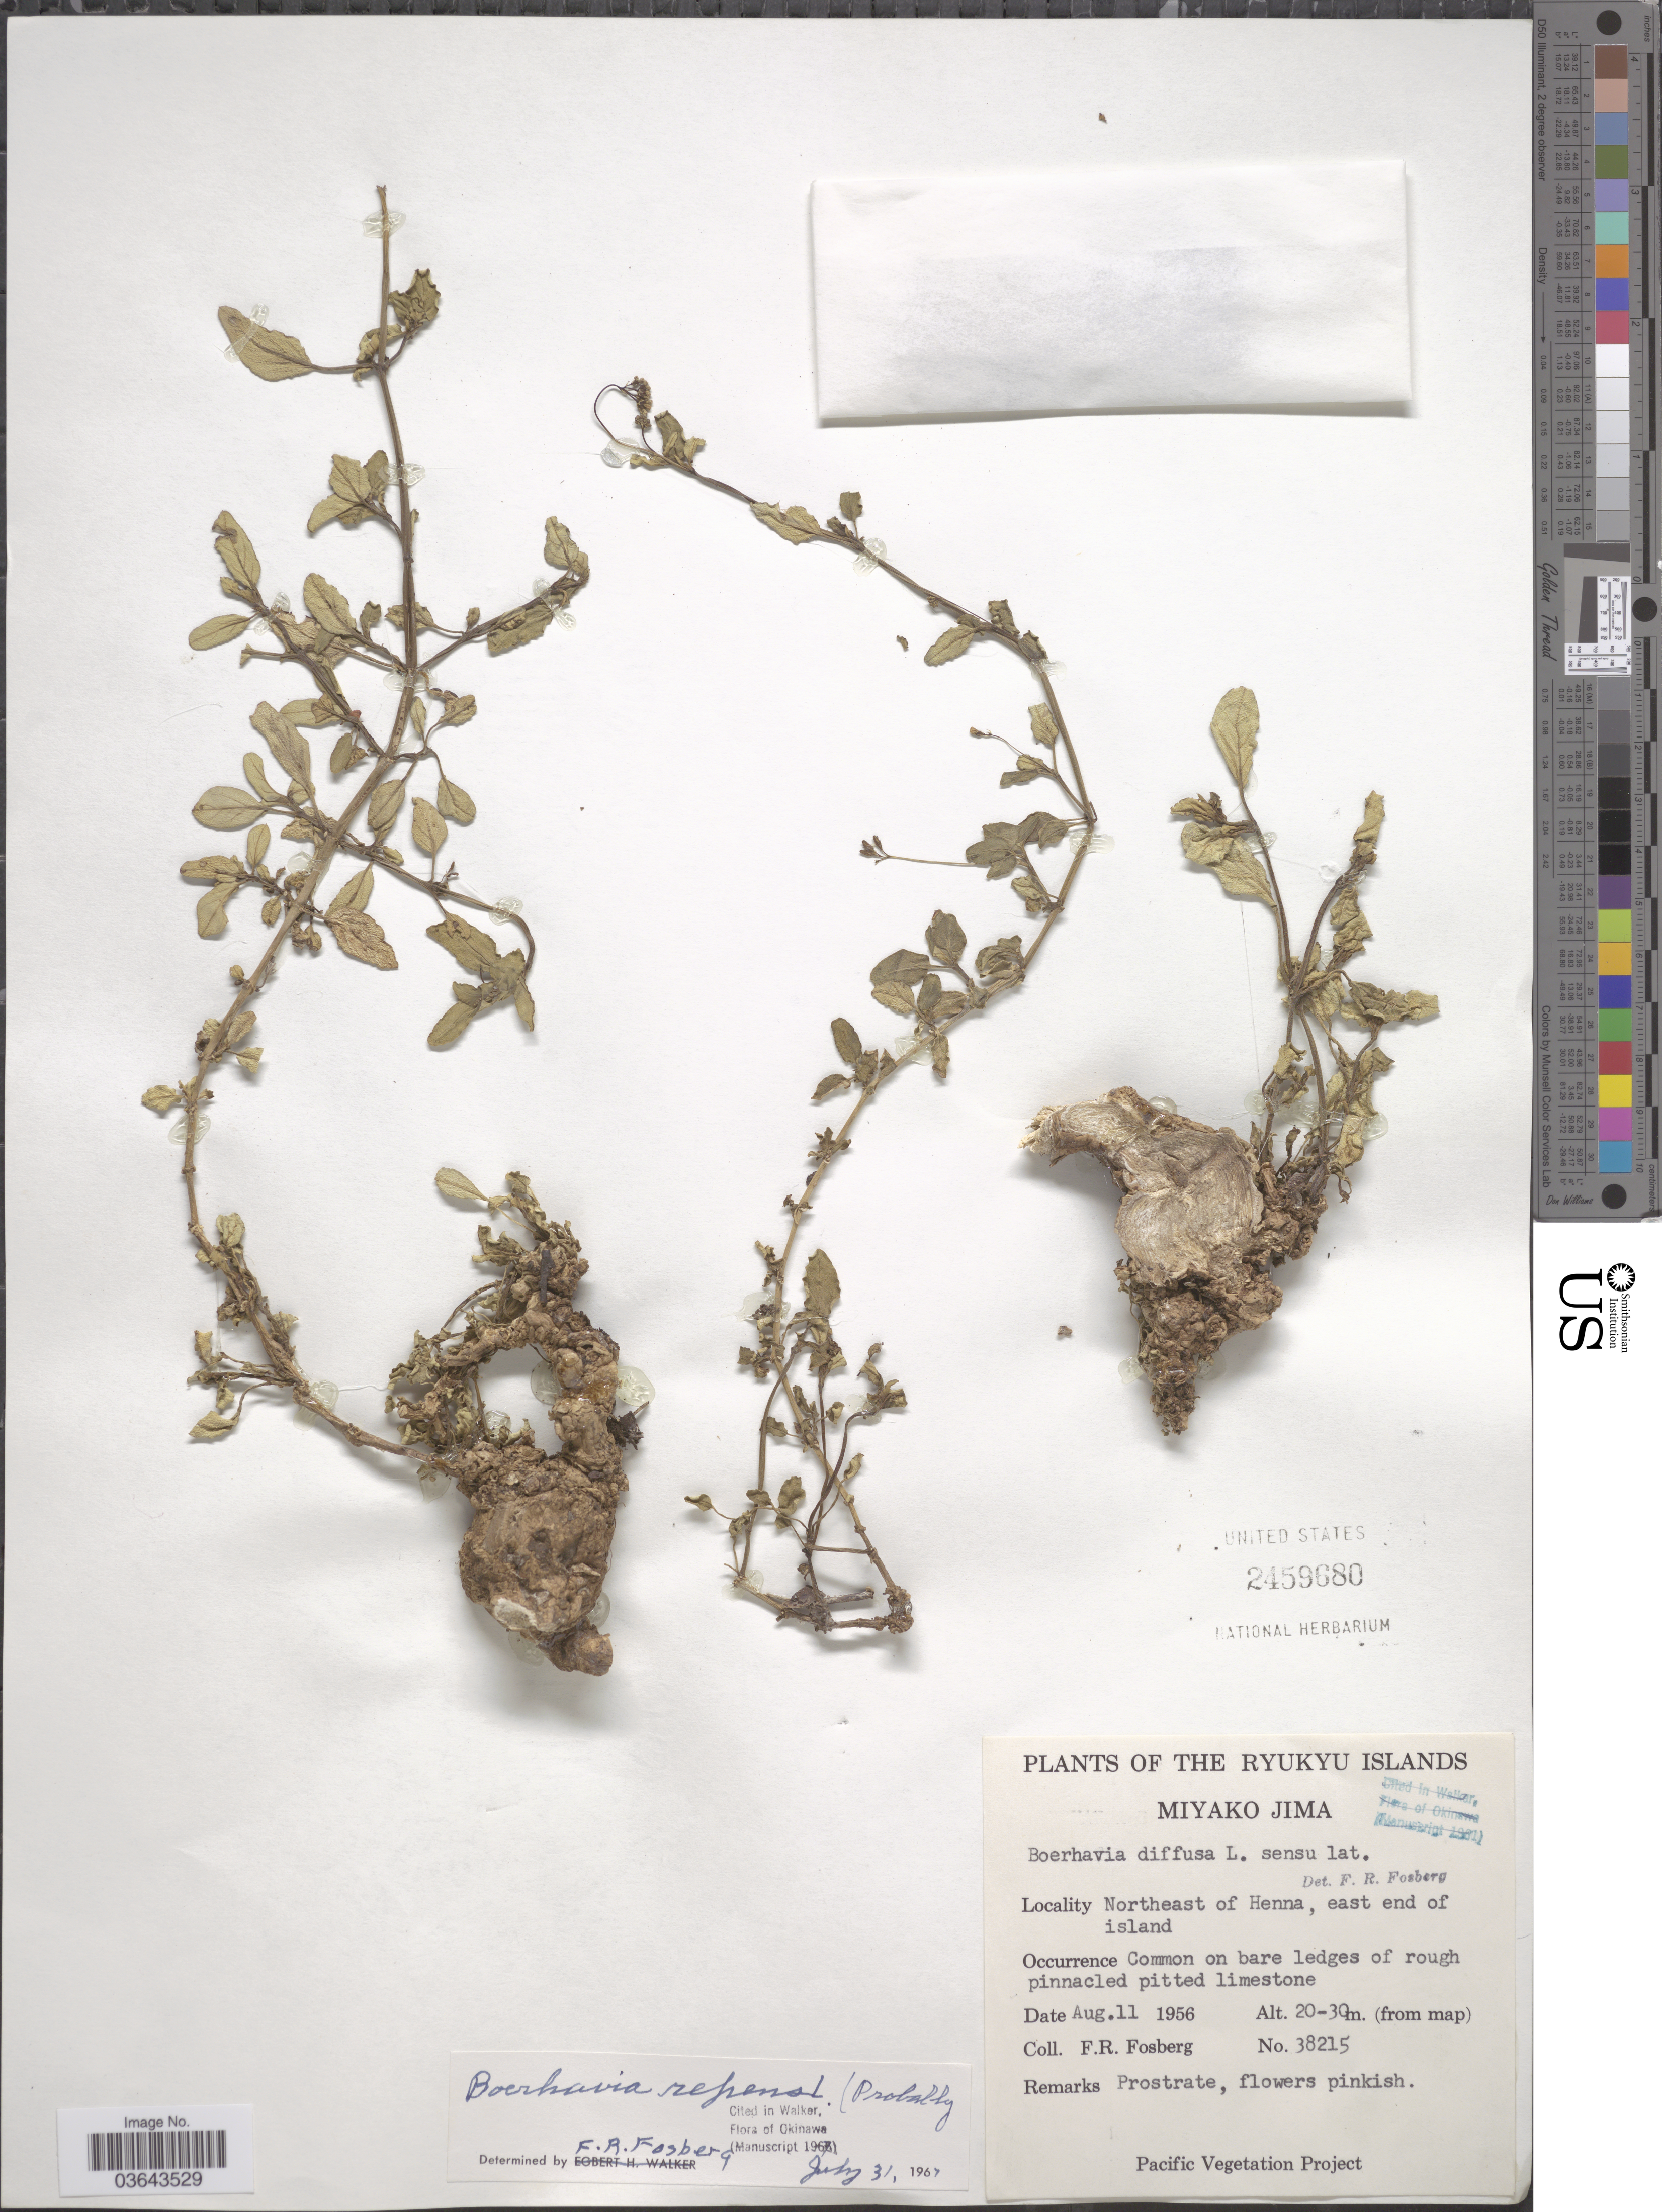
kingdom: Plantae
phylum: Tracheophyta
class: Magnoliopsida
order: Caryophyllales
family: Nyctaginaceae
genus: Boerhavia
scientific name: Boerhavia repens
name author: L.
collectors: F. R. Fosberg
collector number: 38215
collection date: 1956-08-11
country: Japan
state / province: Okinawa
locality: The Ryukyu Islands. Miyako Jima. Northeast of Henna, east end of island.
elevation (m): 20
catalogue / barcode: US 2459680